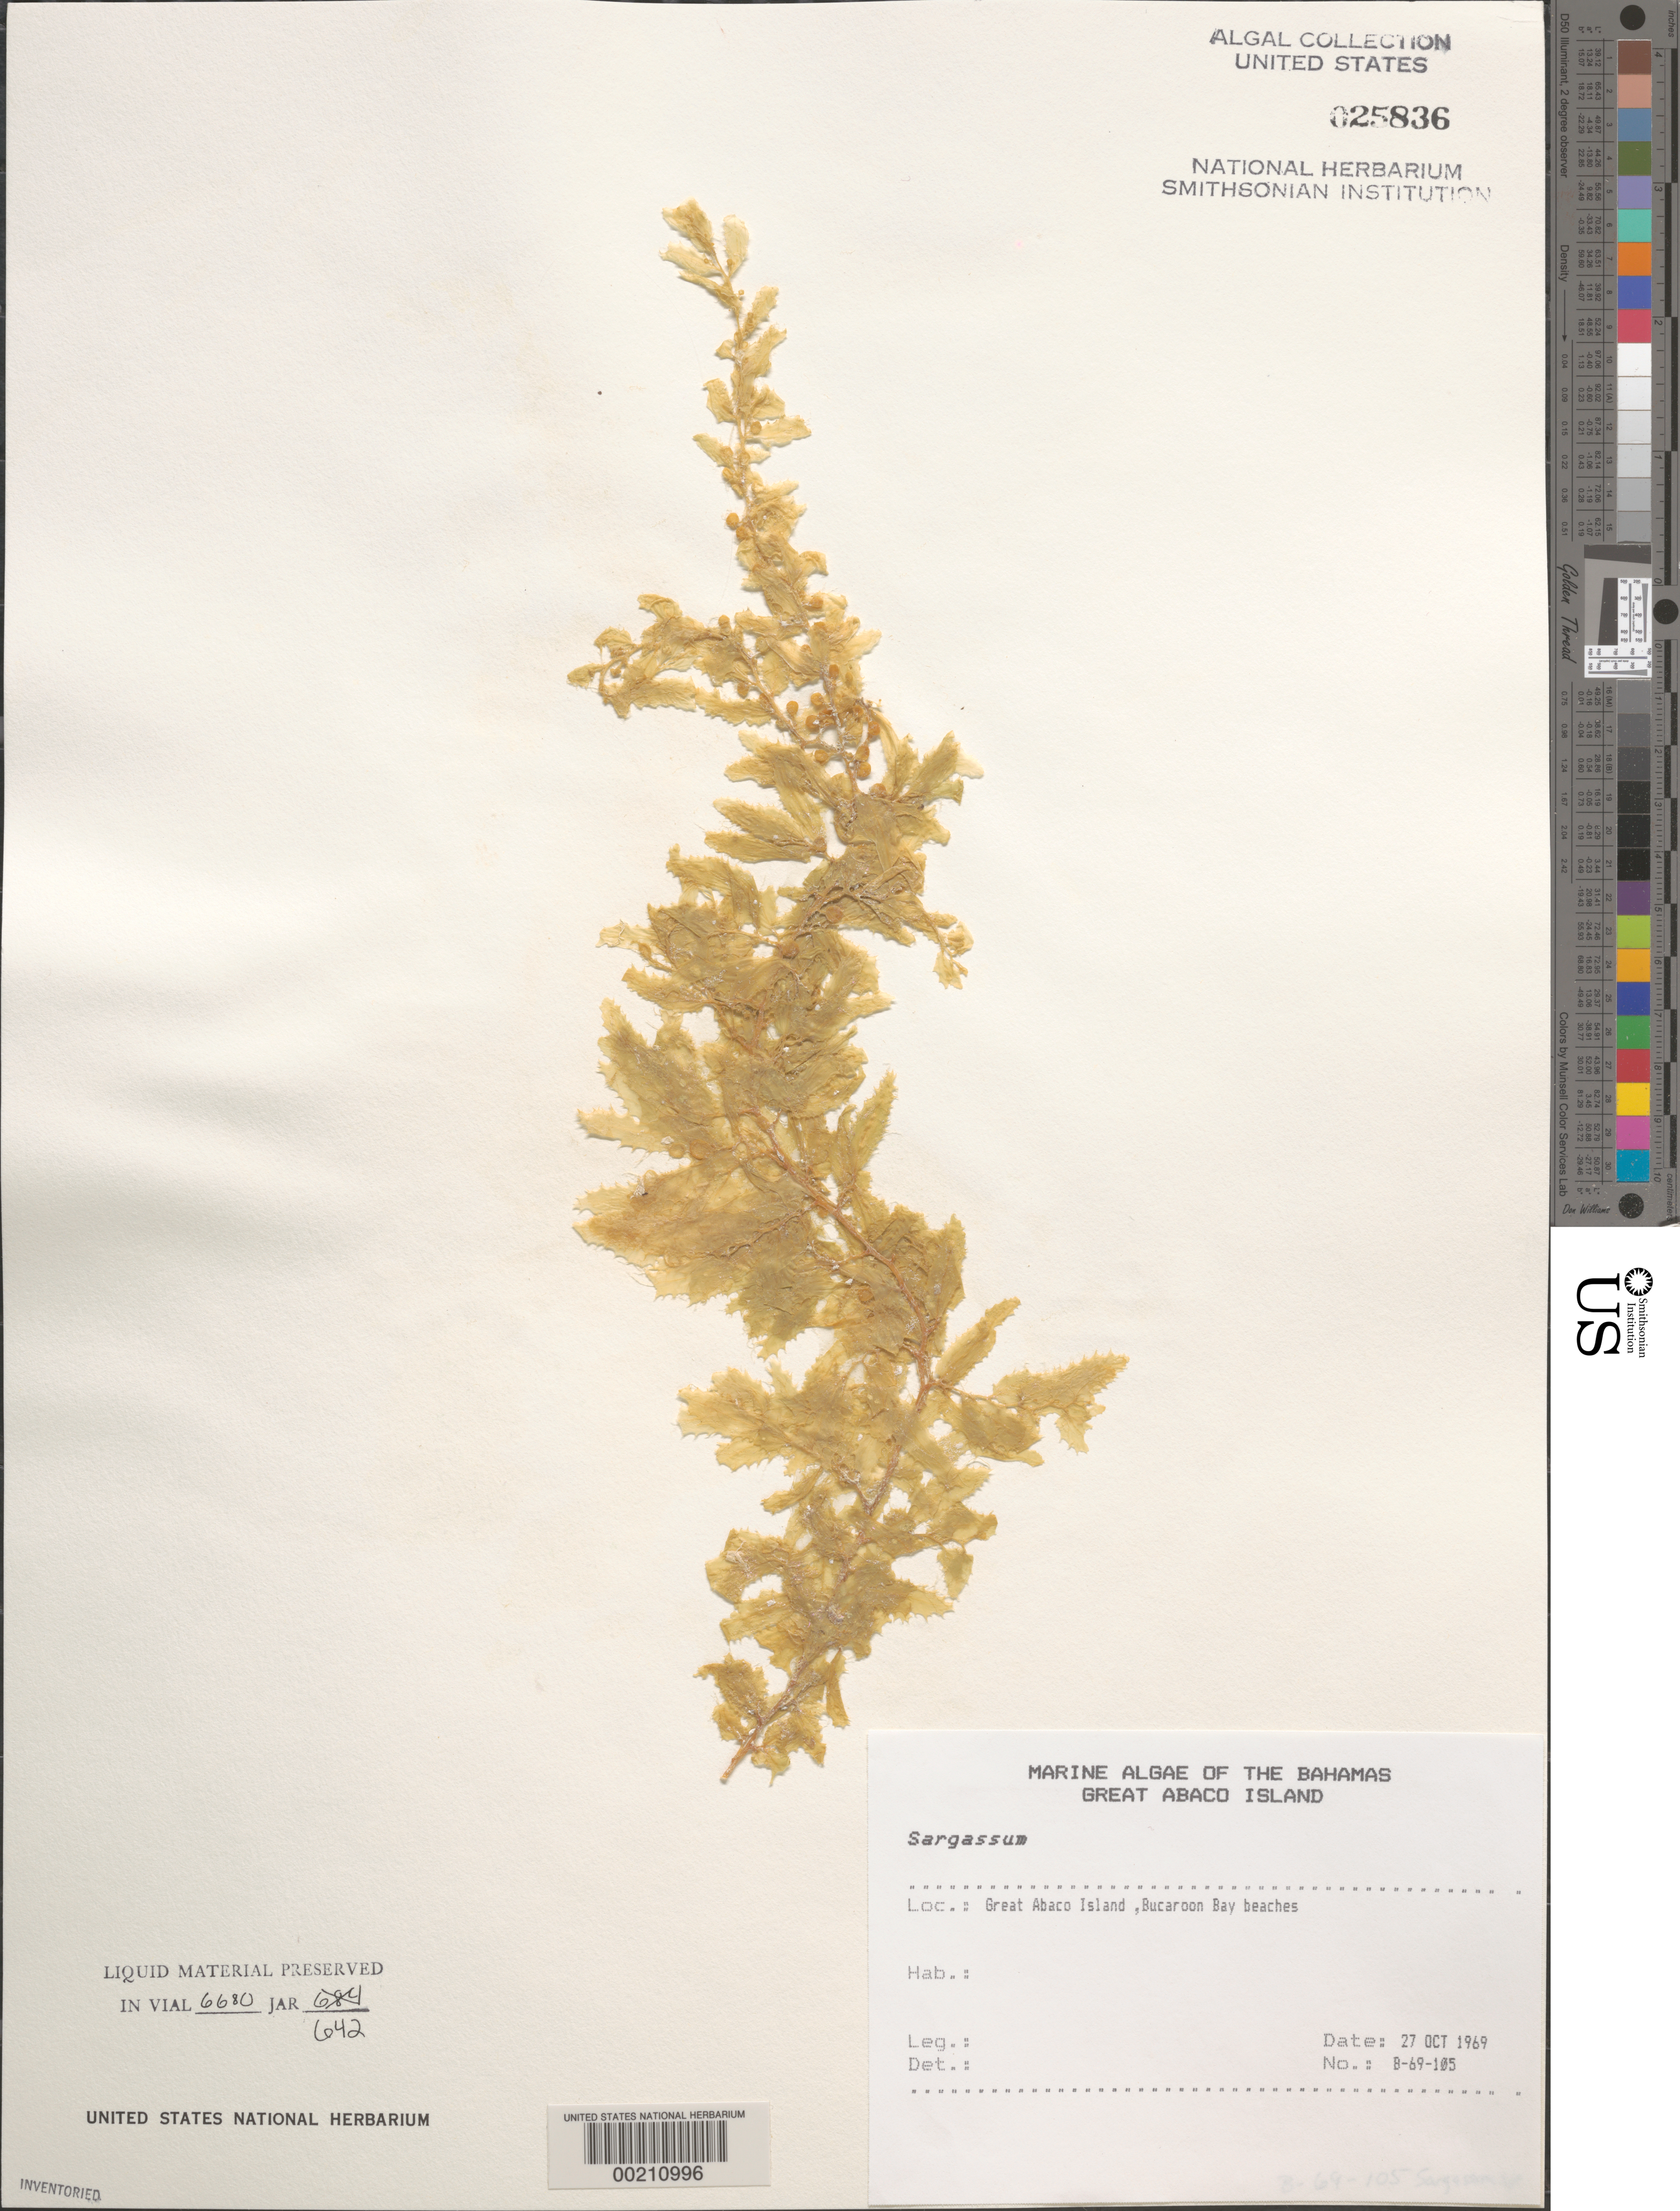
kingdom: Chromista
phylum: Ochrophyta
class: Phaeophyceae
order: Fucales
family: Sargassaceae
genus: Sargassum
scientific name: Sargassum sp.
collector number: B-69-105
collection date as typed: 27 Oct 1969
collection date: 1969-10-27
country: Bahamas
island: Great Abaco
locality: Buckaroon Bay beaches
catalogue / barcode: US 25836